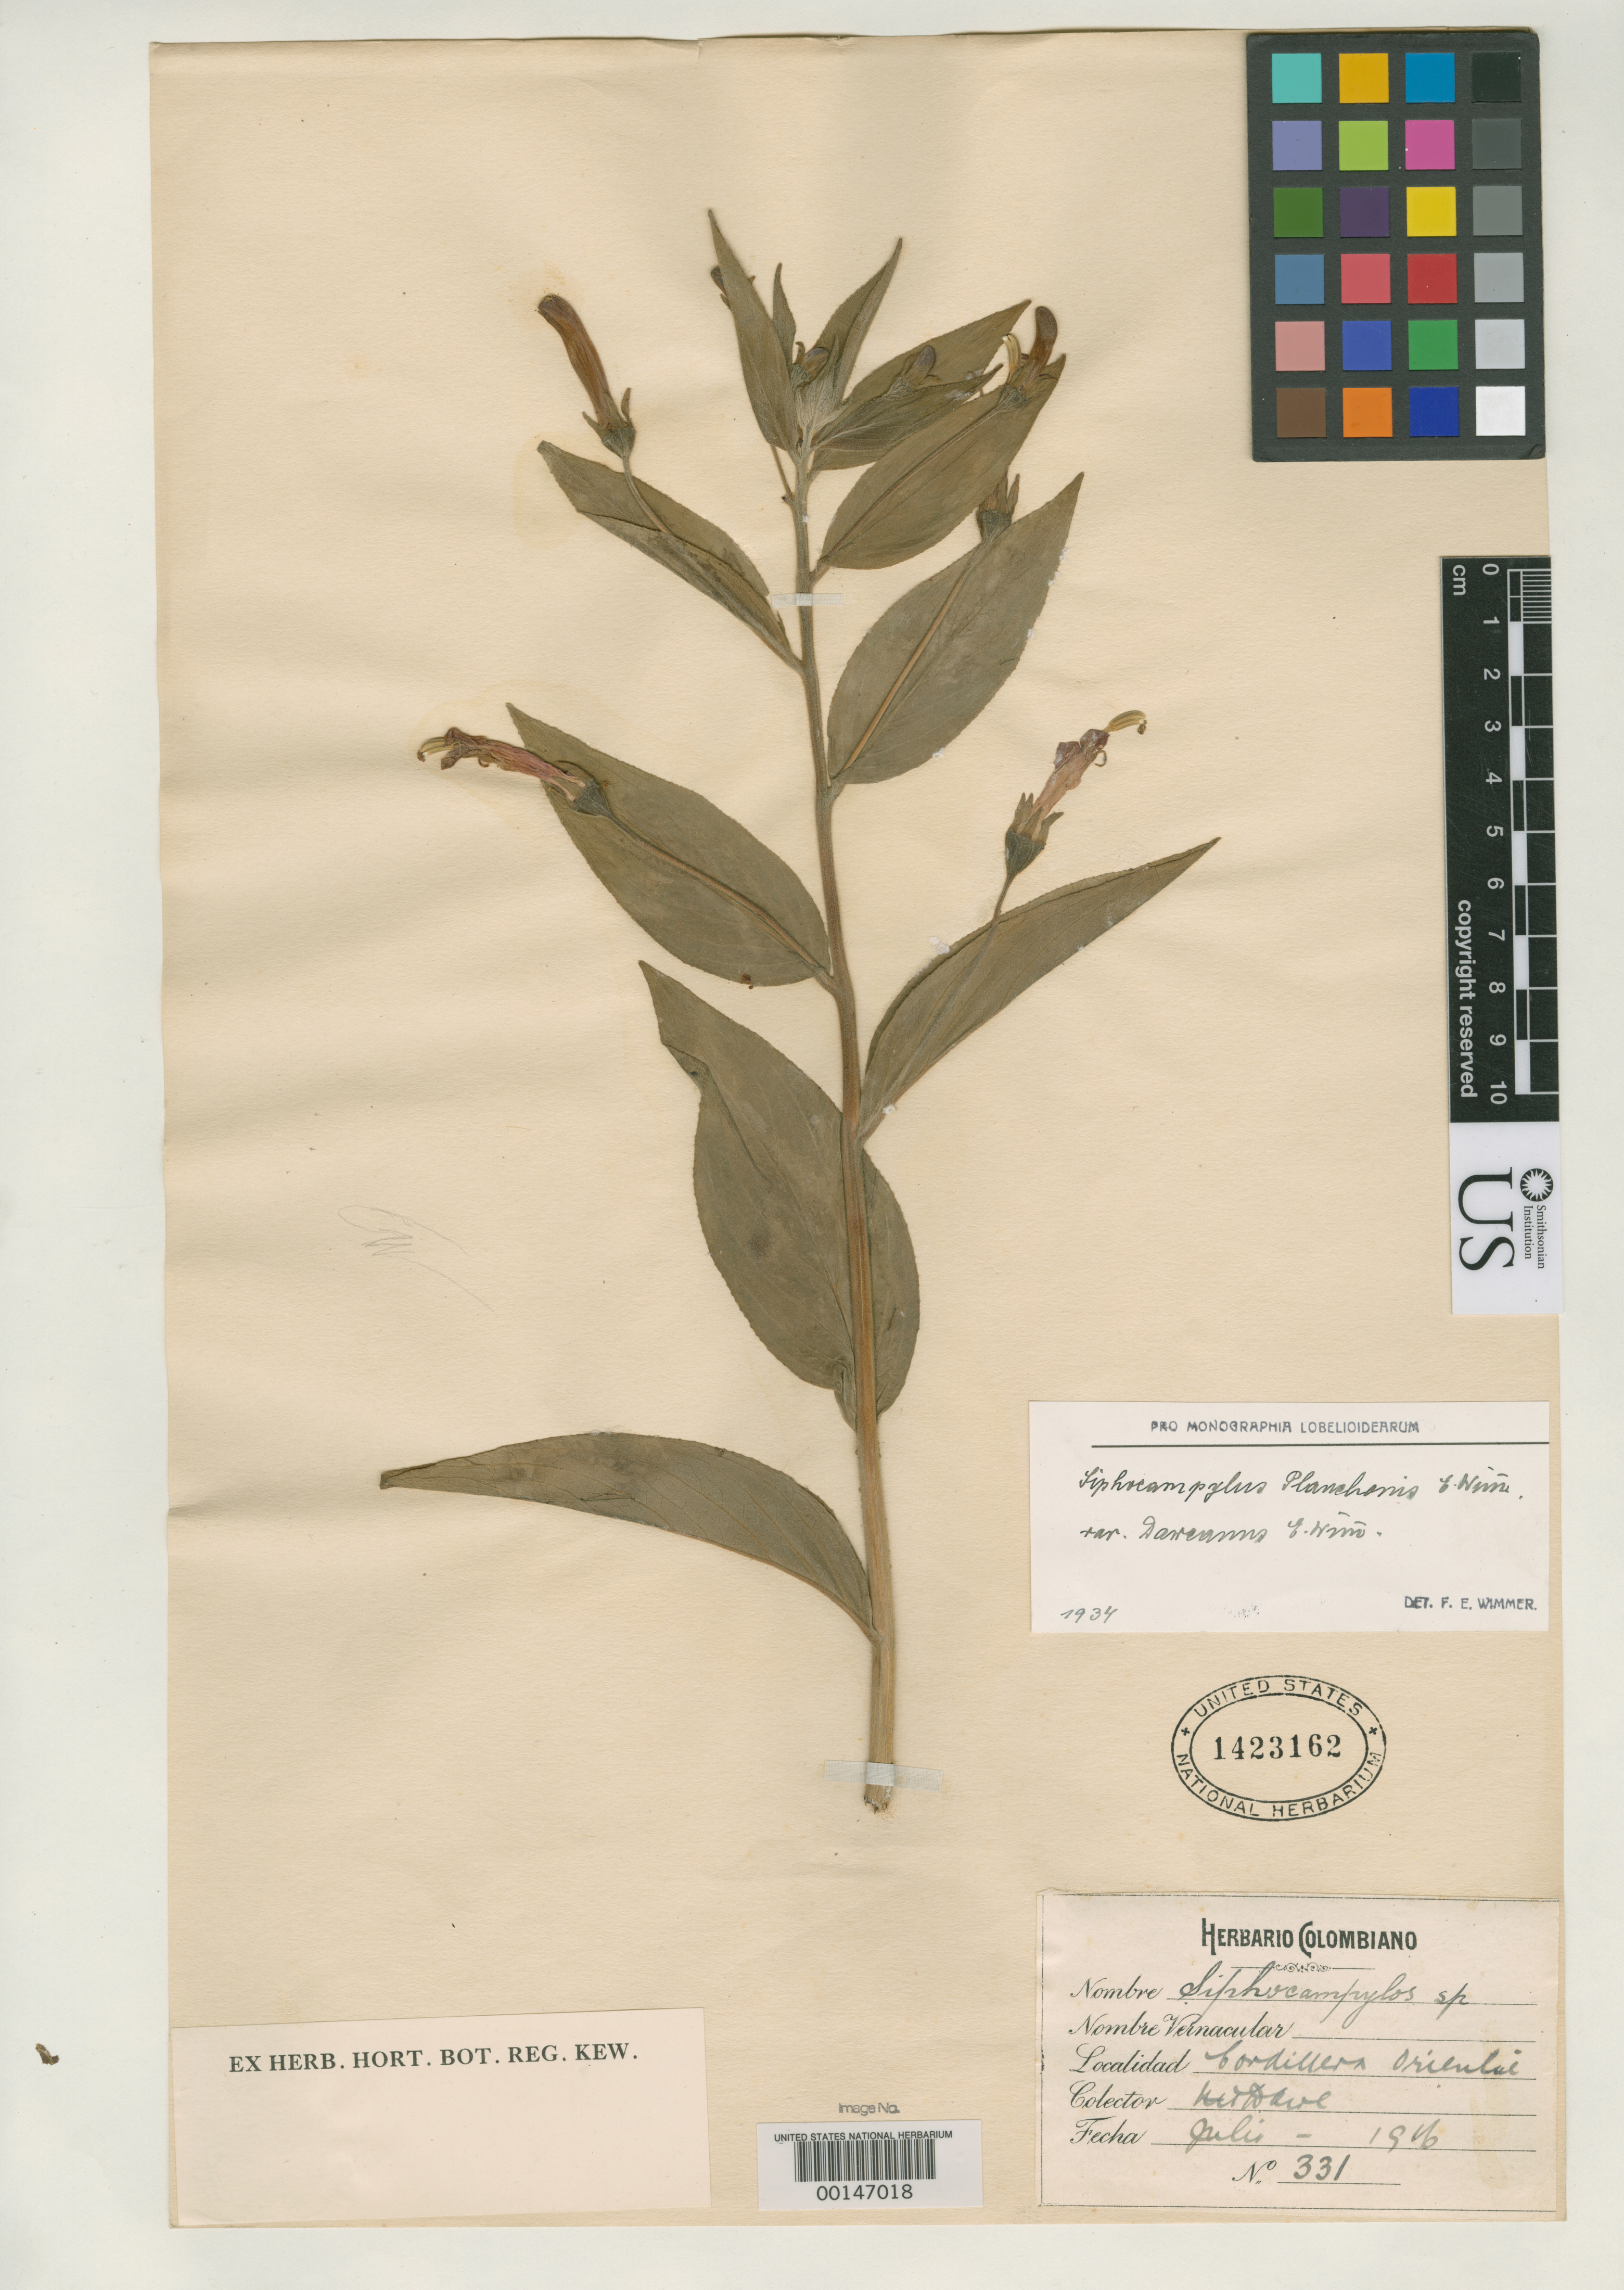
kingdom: Plantae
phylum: Tracheophyta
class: Magnoliopsida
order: Asterales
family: Campanulaceae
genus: Siphocampylus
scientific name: Siphocampylus planchonis var. daweanus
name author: E. Wimm.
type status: Isotype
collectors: M. T. Dawe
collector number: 331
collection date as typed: Jul 1916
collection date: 1916-07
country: Colombia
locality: Cordillera Oriental.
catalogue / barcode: US 1423162